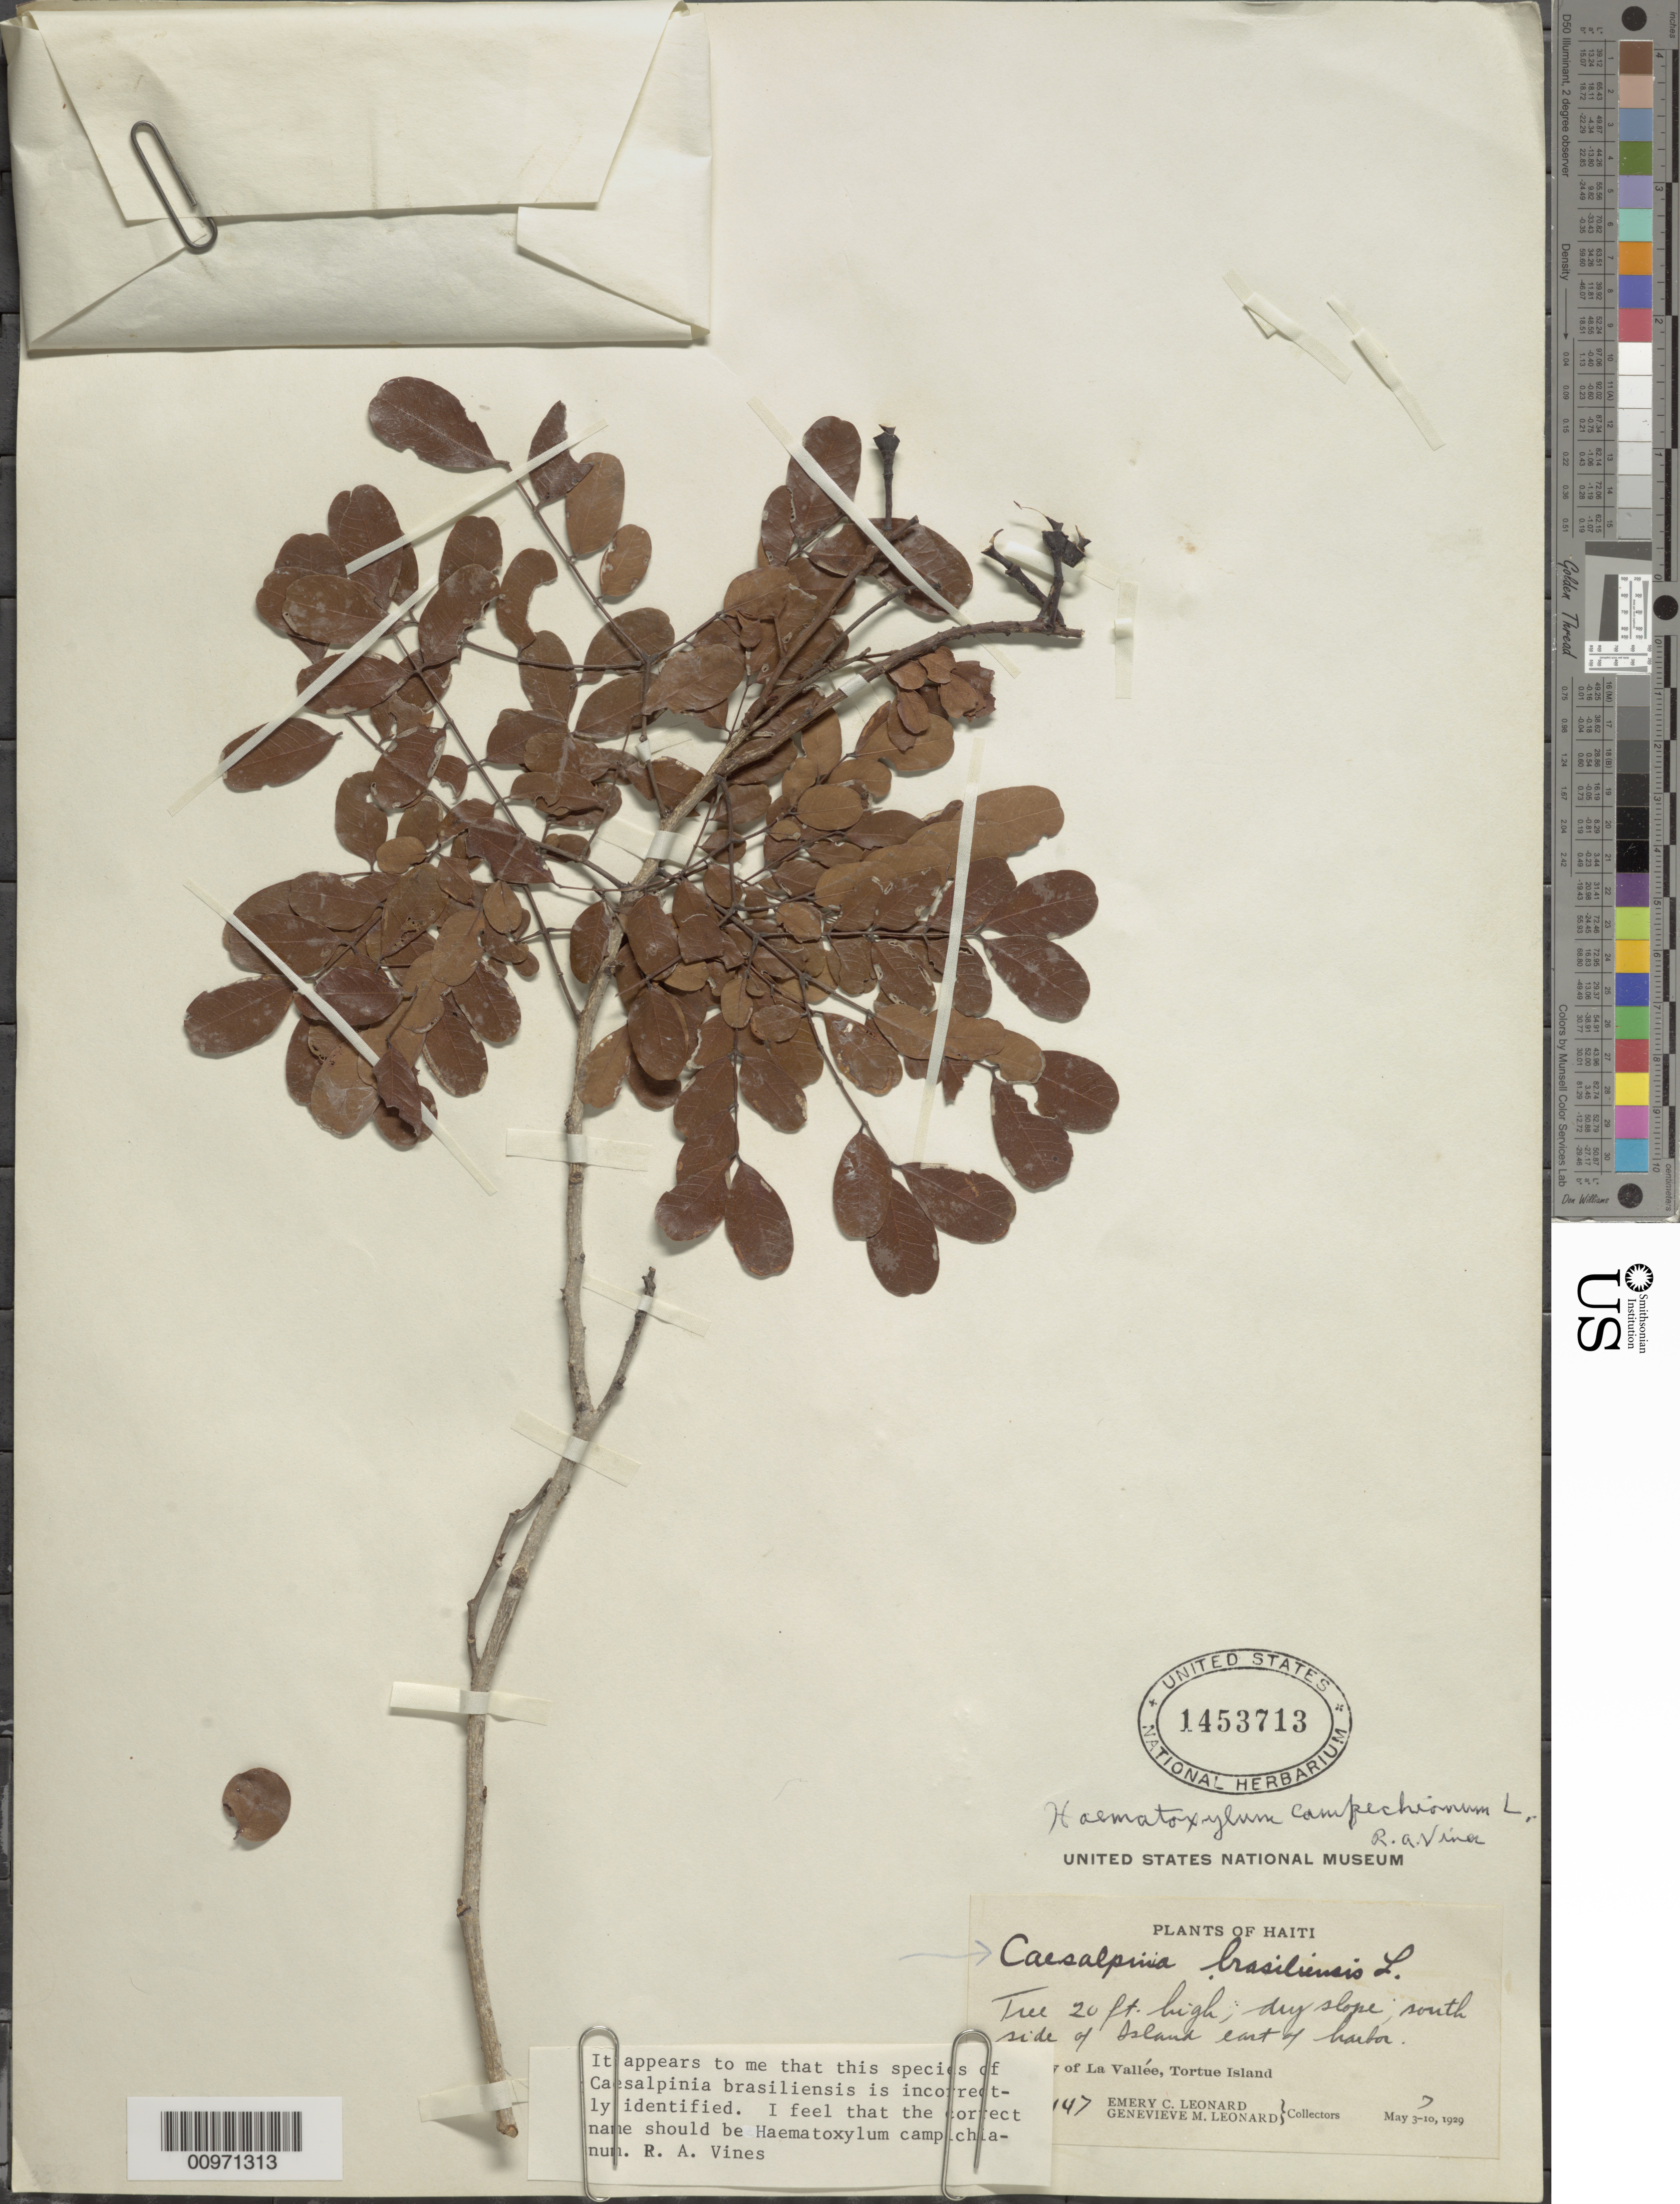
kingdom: Plantae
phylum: Tracheophyta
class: Magnoliopsida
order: Fabales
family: Fabaceae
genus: Caesalpinia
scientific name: Caesalpinia brasiliensis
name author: L.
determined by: Vines, R. A.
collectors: E. C. Leonard & G. M. Leonard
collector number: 15447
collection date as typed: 07 May 1929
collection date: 1929-05-07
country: Haiti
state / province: Nord-Óuest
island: Île de la Tortue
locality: Tortue Island, vicinity of La Vallée, south side of island, east of harbor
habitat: Dry slope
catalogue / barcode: US 1453713